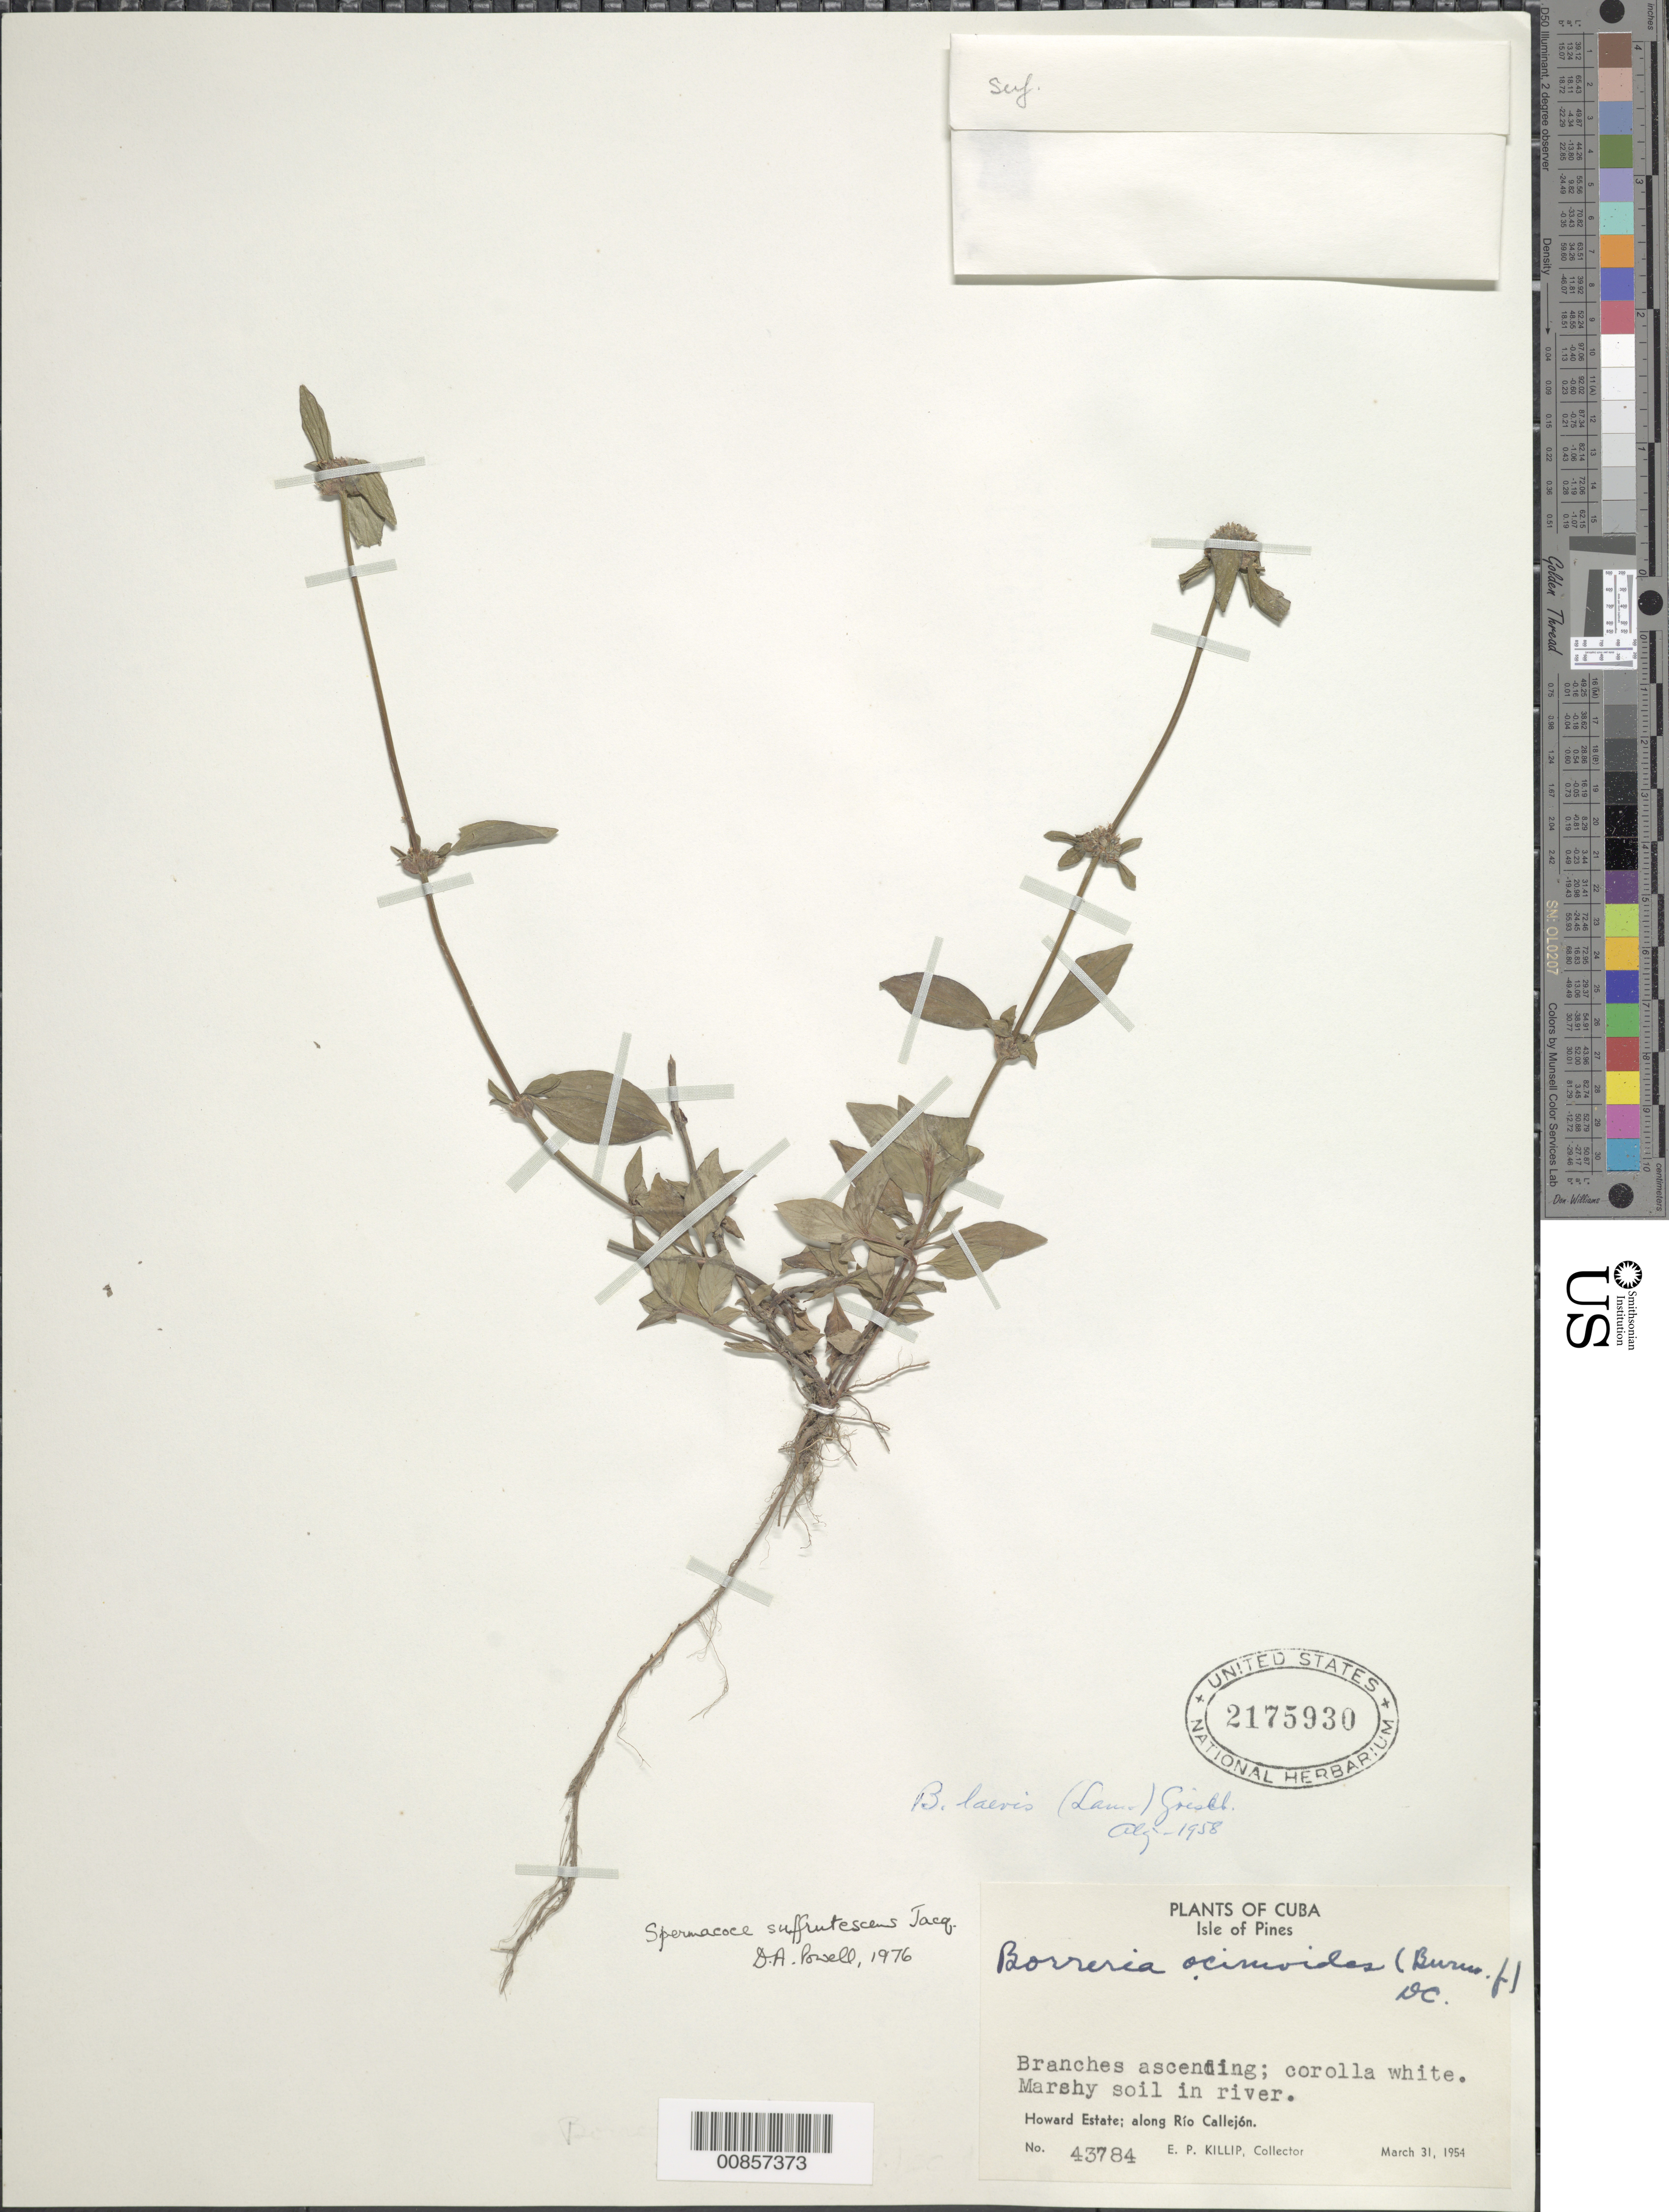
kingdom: Plantae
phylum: Tracheophyta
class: Magnoliopsida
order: Gentianales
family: Rubiaceae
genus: Spermacoce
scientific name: Spermacoce remota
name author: Lam.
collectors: E. P. Killip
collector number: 43784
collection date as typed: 31 Mar 1954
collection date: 1954-03-31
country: Cuba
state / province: Isla de La Juventud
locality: Howard Estate, along Río Callejón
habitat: Marshy soil in river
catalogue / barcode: US 2175930